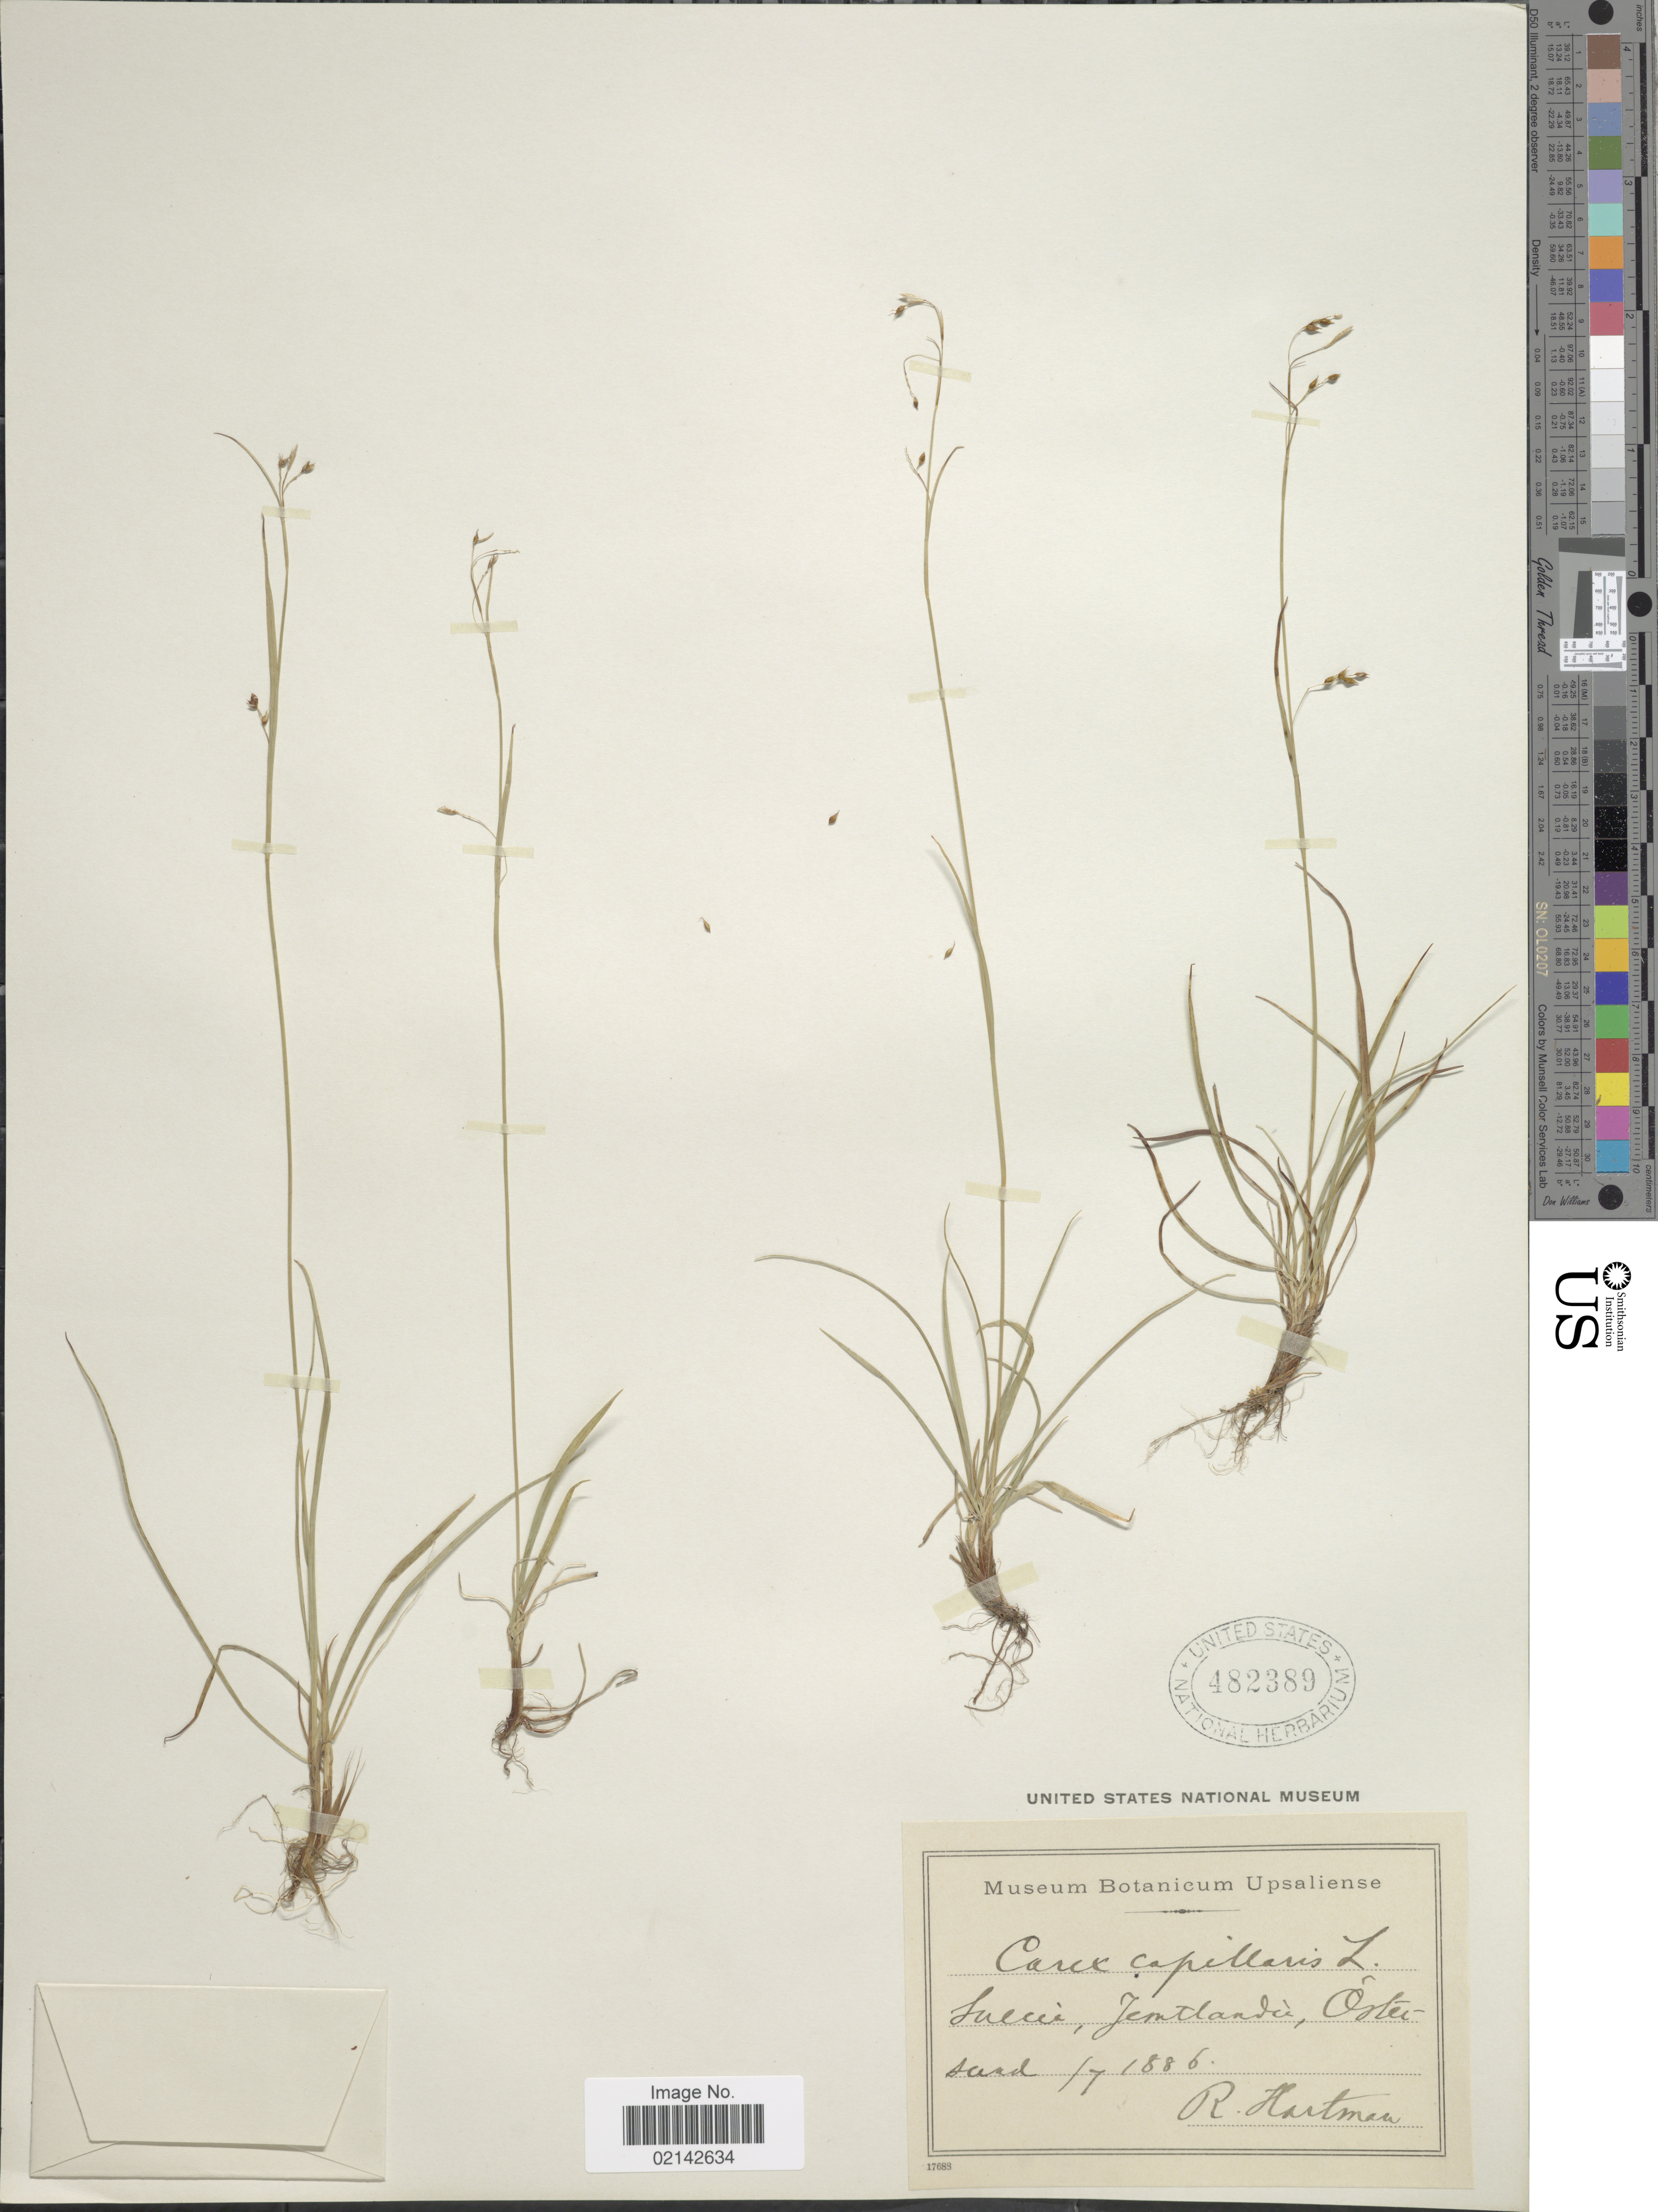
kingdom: Plantae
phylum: Tracheophyta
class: Liliopsida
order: Poales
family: Cyperaceae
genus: Carex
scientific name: Carex capillaris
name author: L.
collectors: R. W. Hartman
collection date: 1886-07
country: Sweden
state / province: Jämtland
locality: Jemtlandia, Ostersund, Suecia.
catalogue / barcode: US 482389